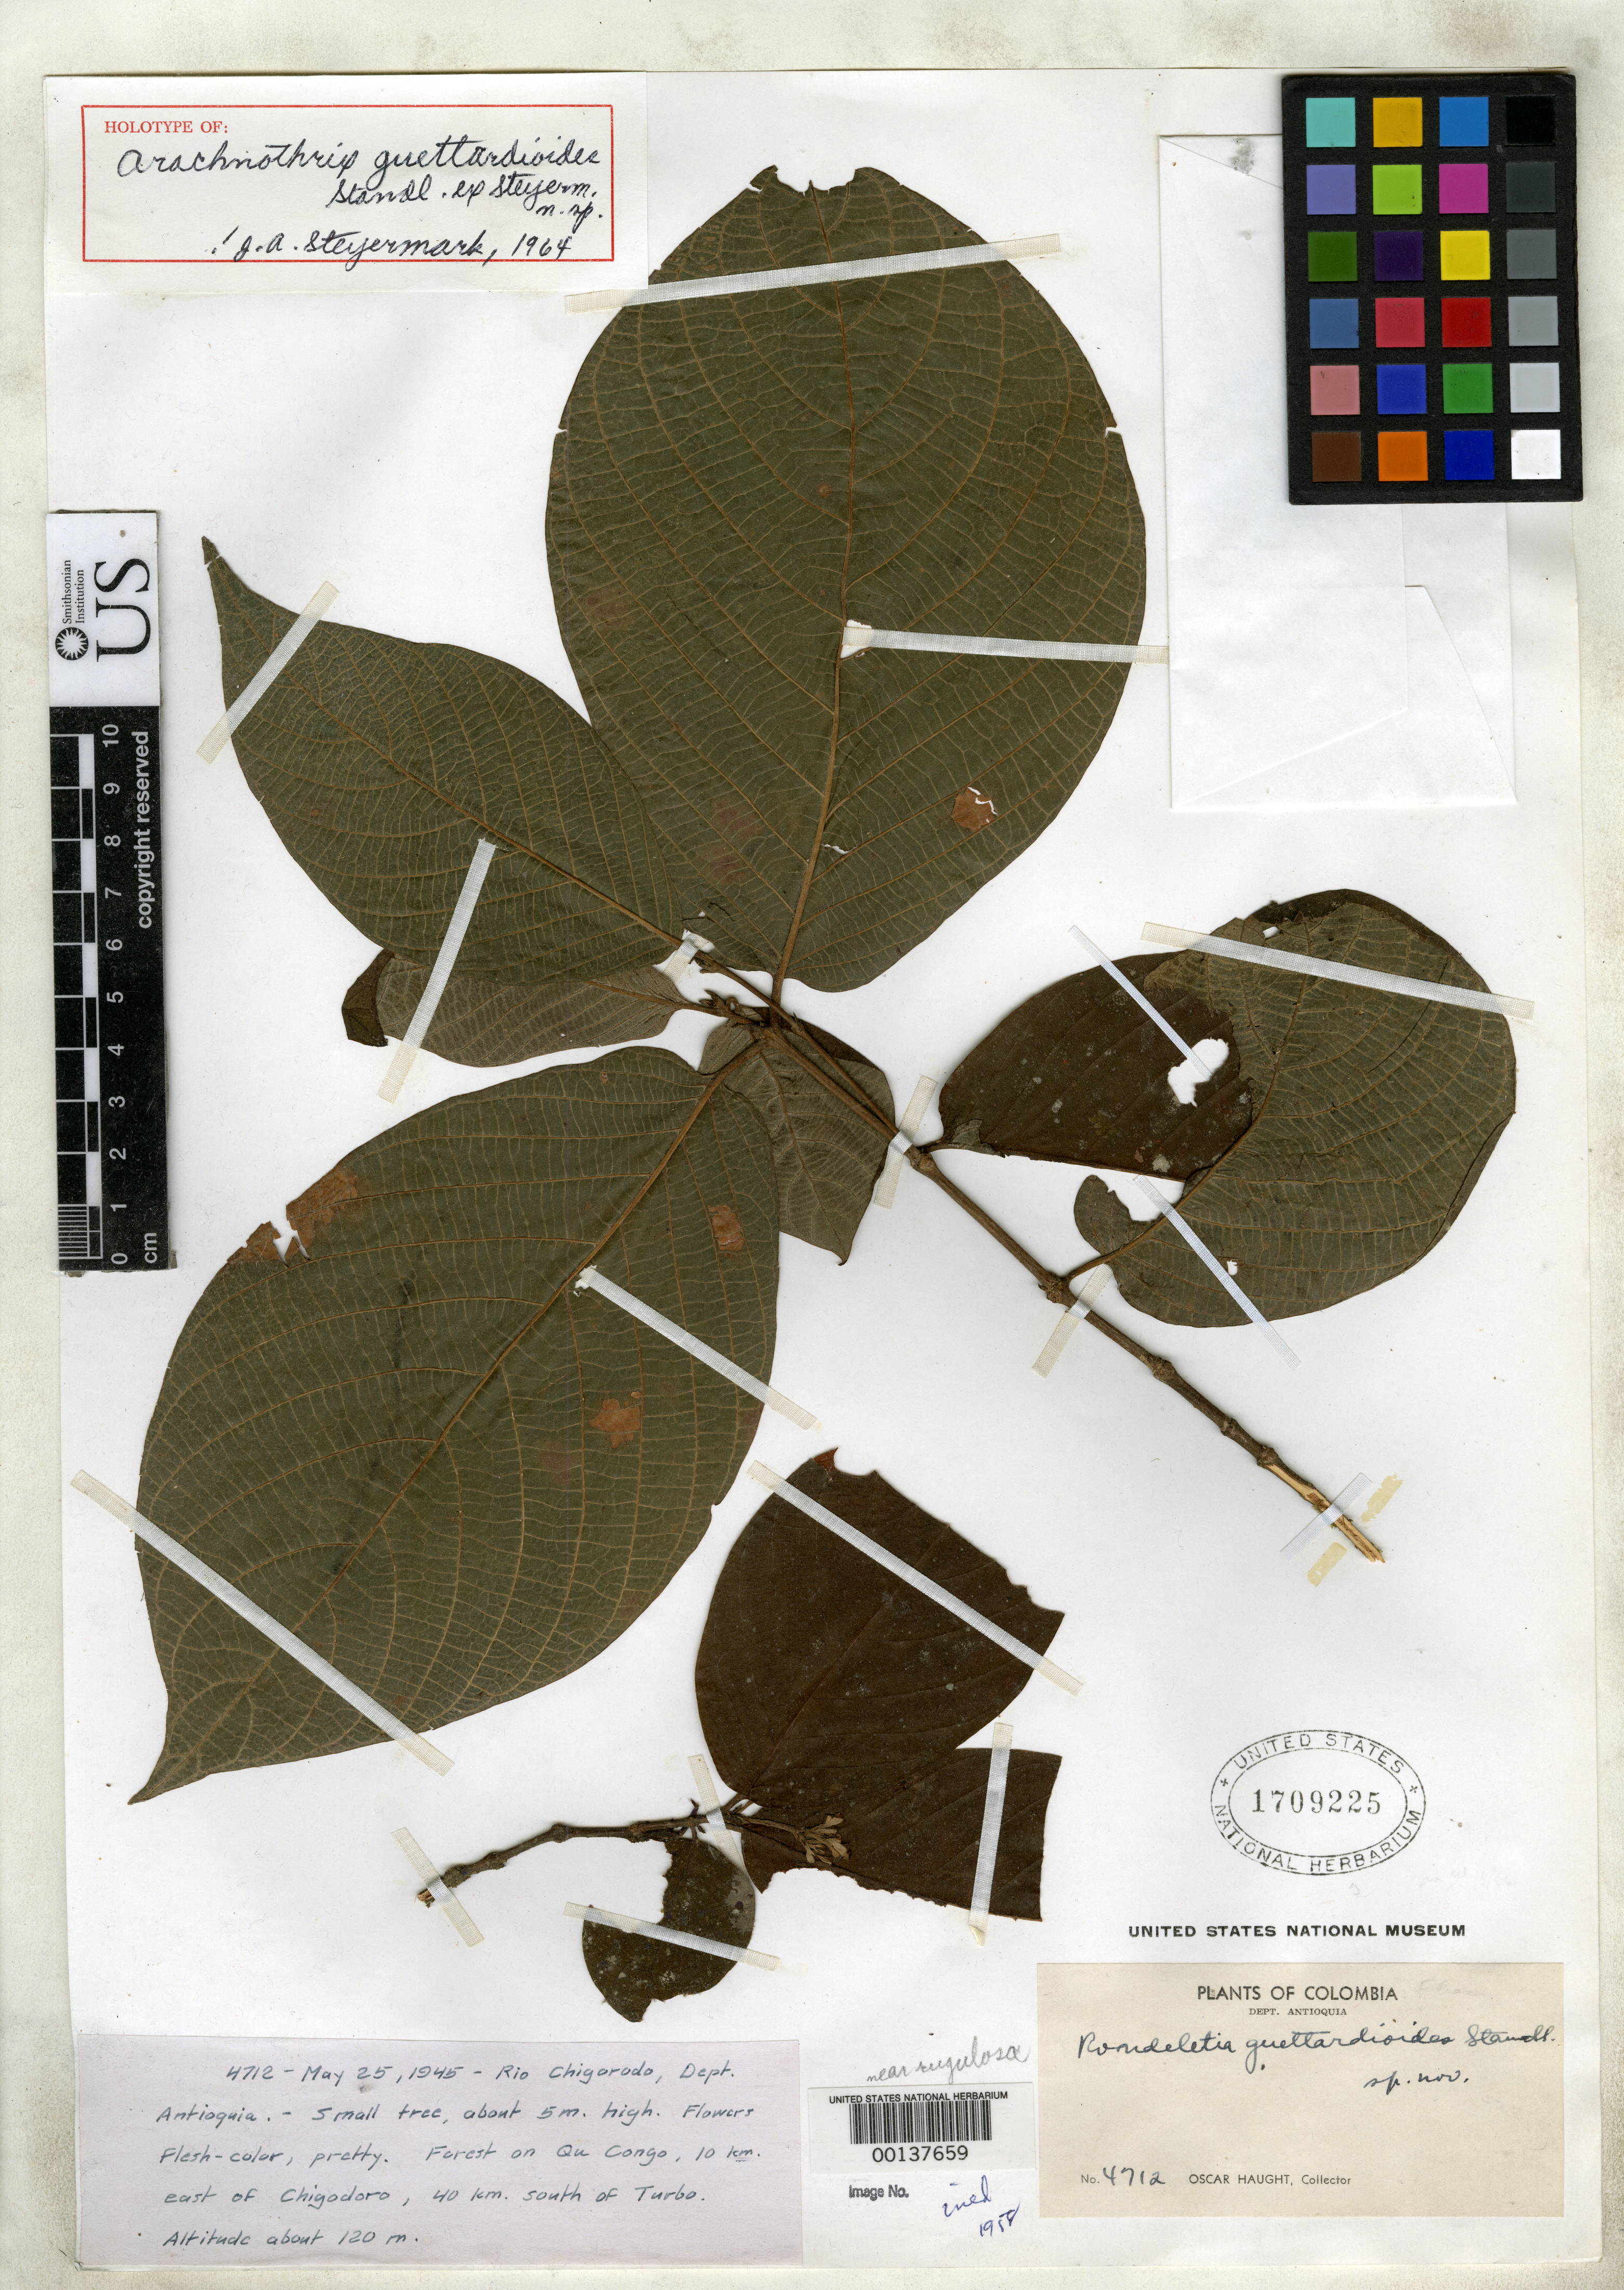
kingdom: Plantae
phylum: Tracheophyta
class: Magnoliopsida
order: Gentianales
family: Rubiaceae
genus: Arachnothryx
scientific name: Arachnothryx guettardioides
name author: Standl. ex Steyerm.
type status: Holotype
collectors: O. L. Haught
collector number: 4712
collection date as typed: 25 May 1945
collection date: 1945-05-25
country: Colombia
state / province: Antioquia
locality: Rio CHigordo, CHigodora.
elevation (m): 120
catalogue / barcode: US 1709225